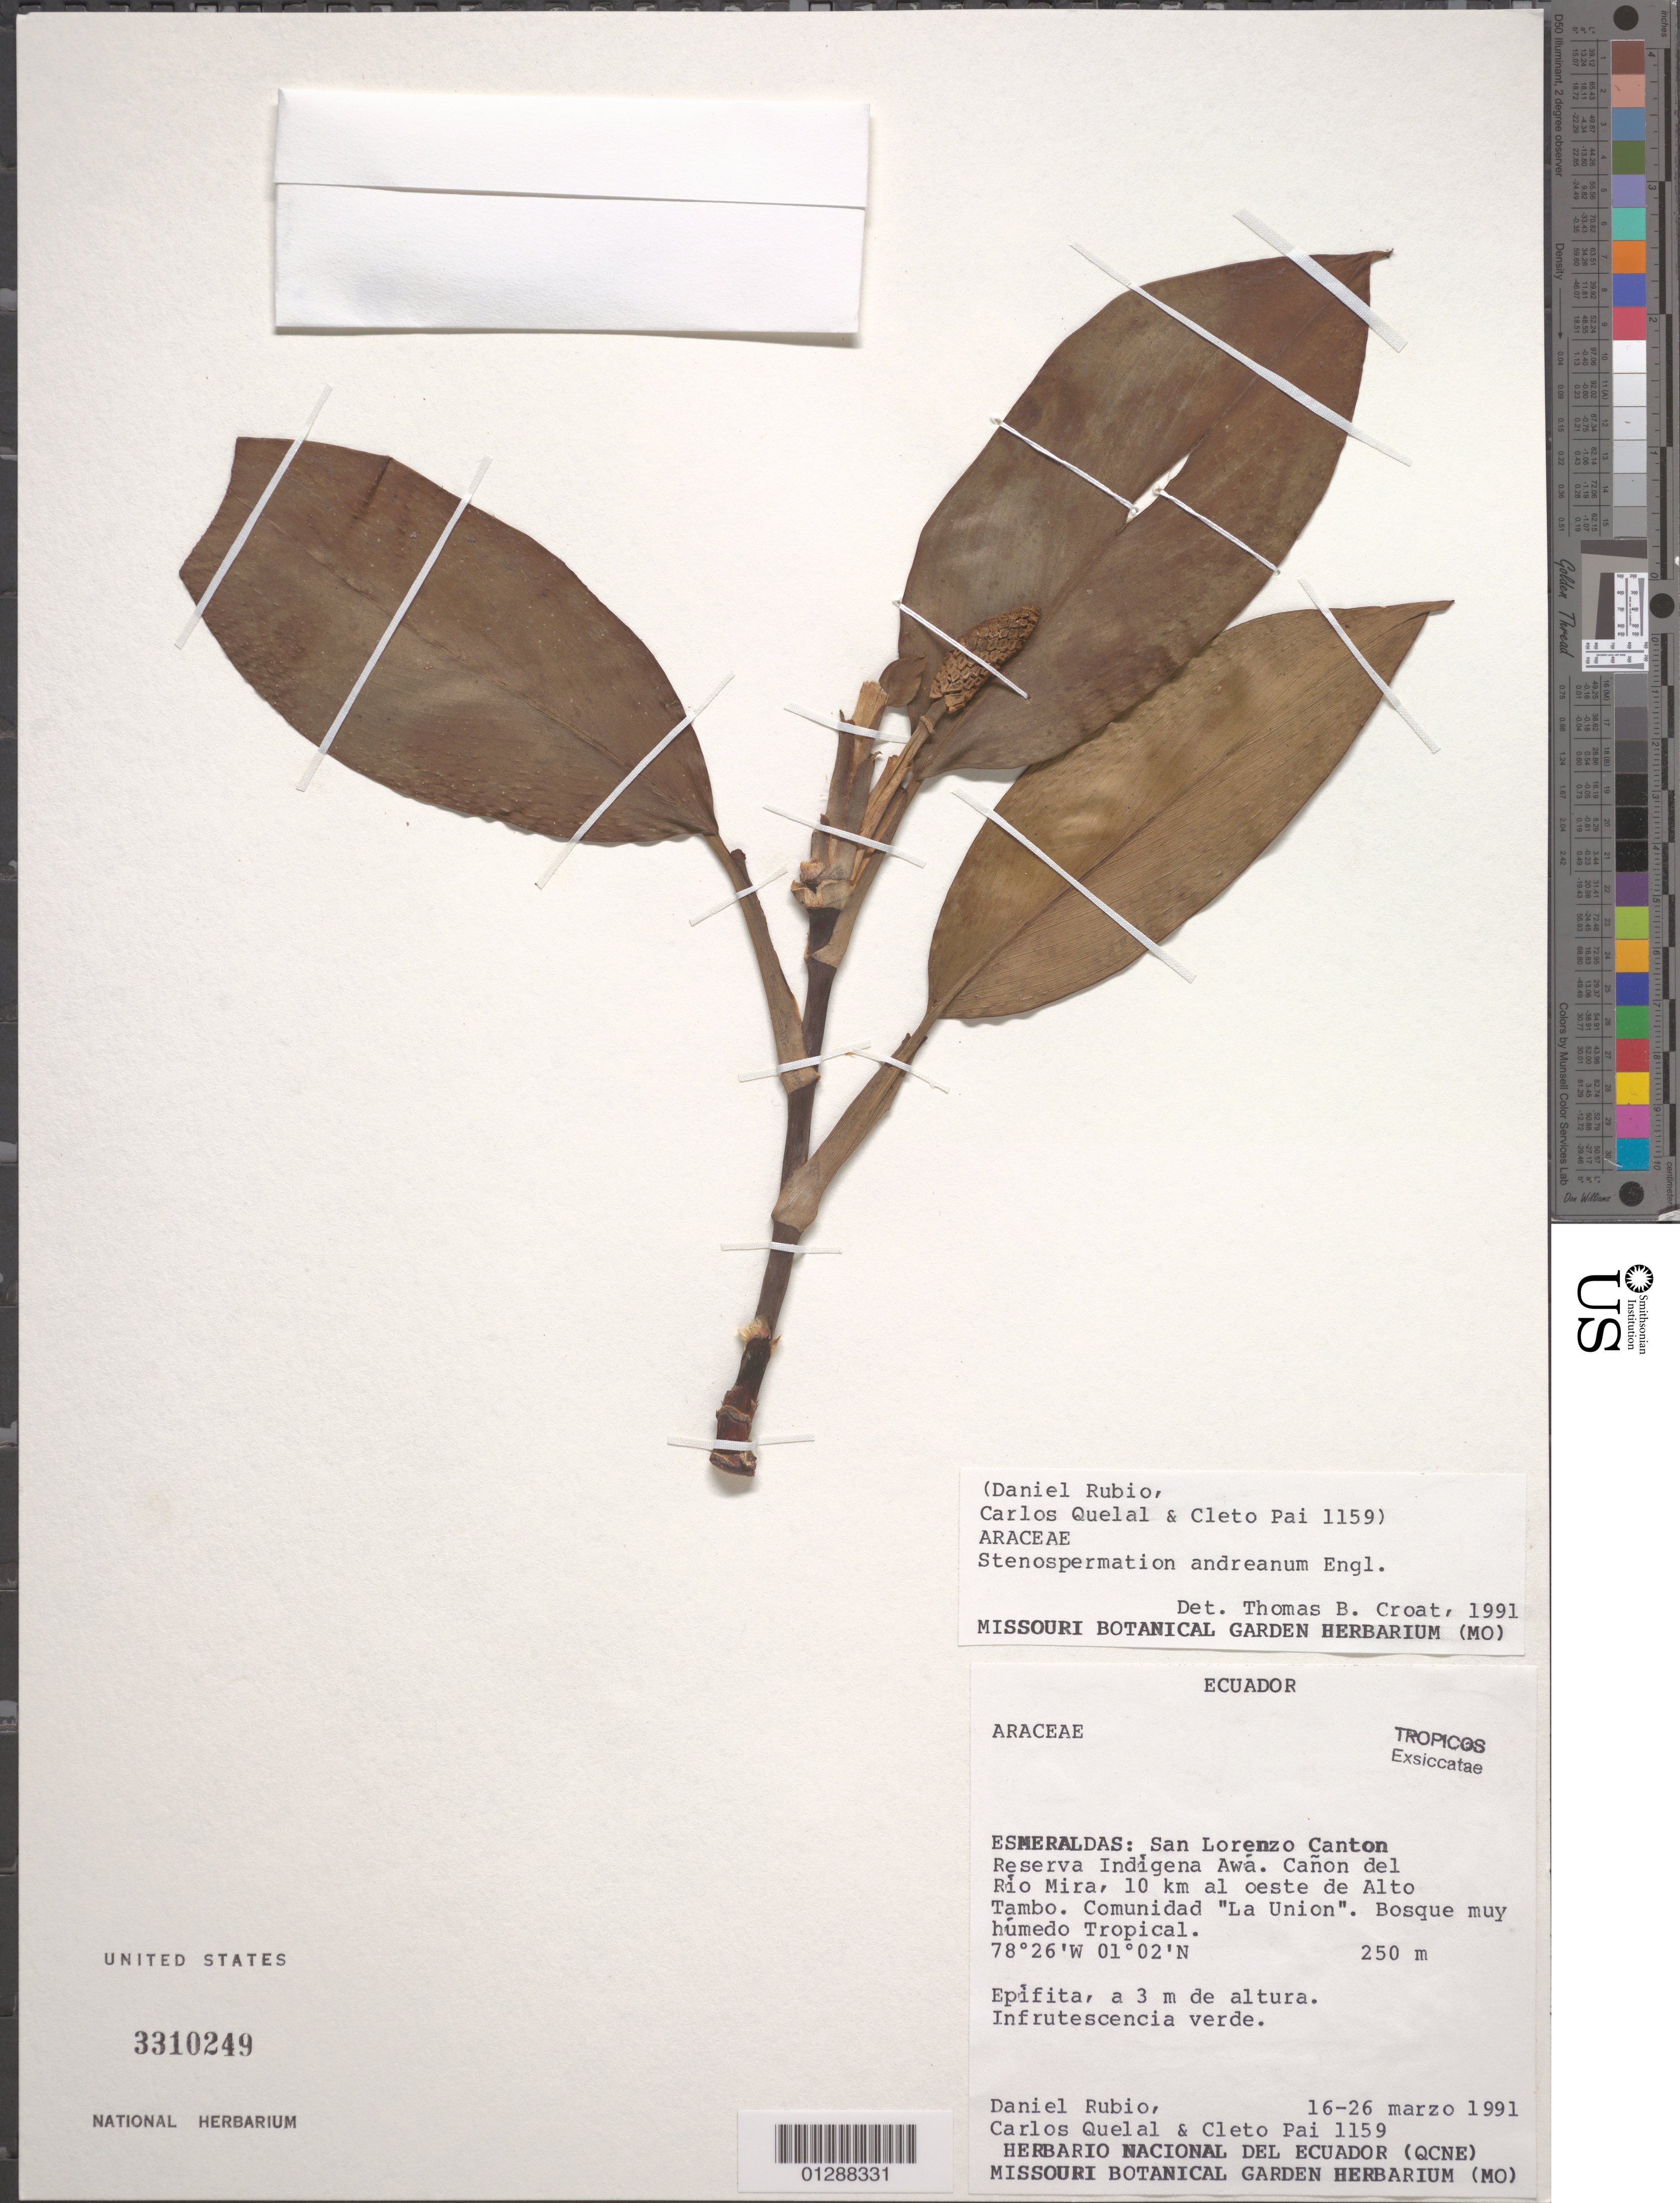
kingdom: Plantae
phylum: Tracheophyta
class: Liliopsida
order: Alismatales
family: Araceae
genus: Stenospermation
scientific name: Stenospermation andreanum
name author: Engl.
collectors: D. Rubio, C. Quelal & C. Pai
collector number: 1159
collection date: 1991-03-16/1991-03-26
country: Ecuador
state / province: Esmeraldas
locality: San Lorenzo Canton. Reserva Indígena Awá. Cañon del Río Mira, 10 km al oeste de Alto Tambo. Comunidad "La Union". Bosque muy húmedo Tropical.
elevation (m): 250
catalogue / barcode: US 3310249